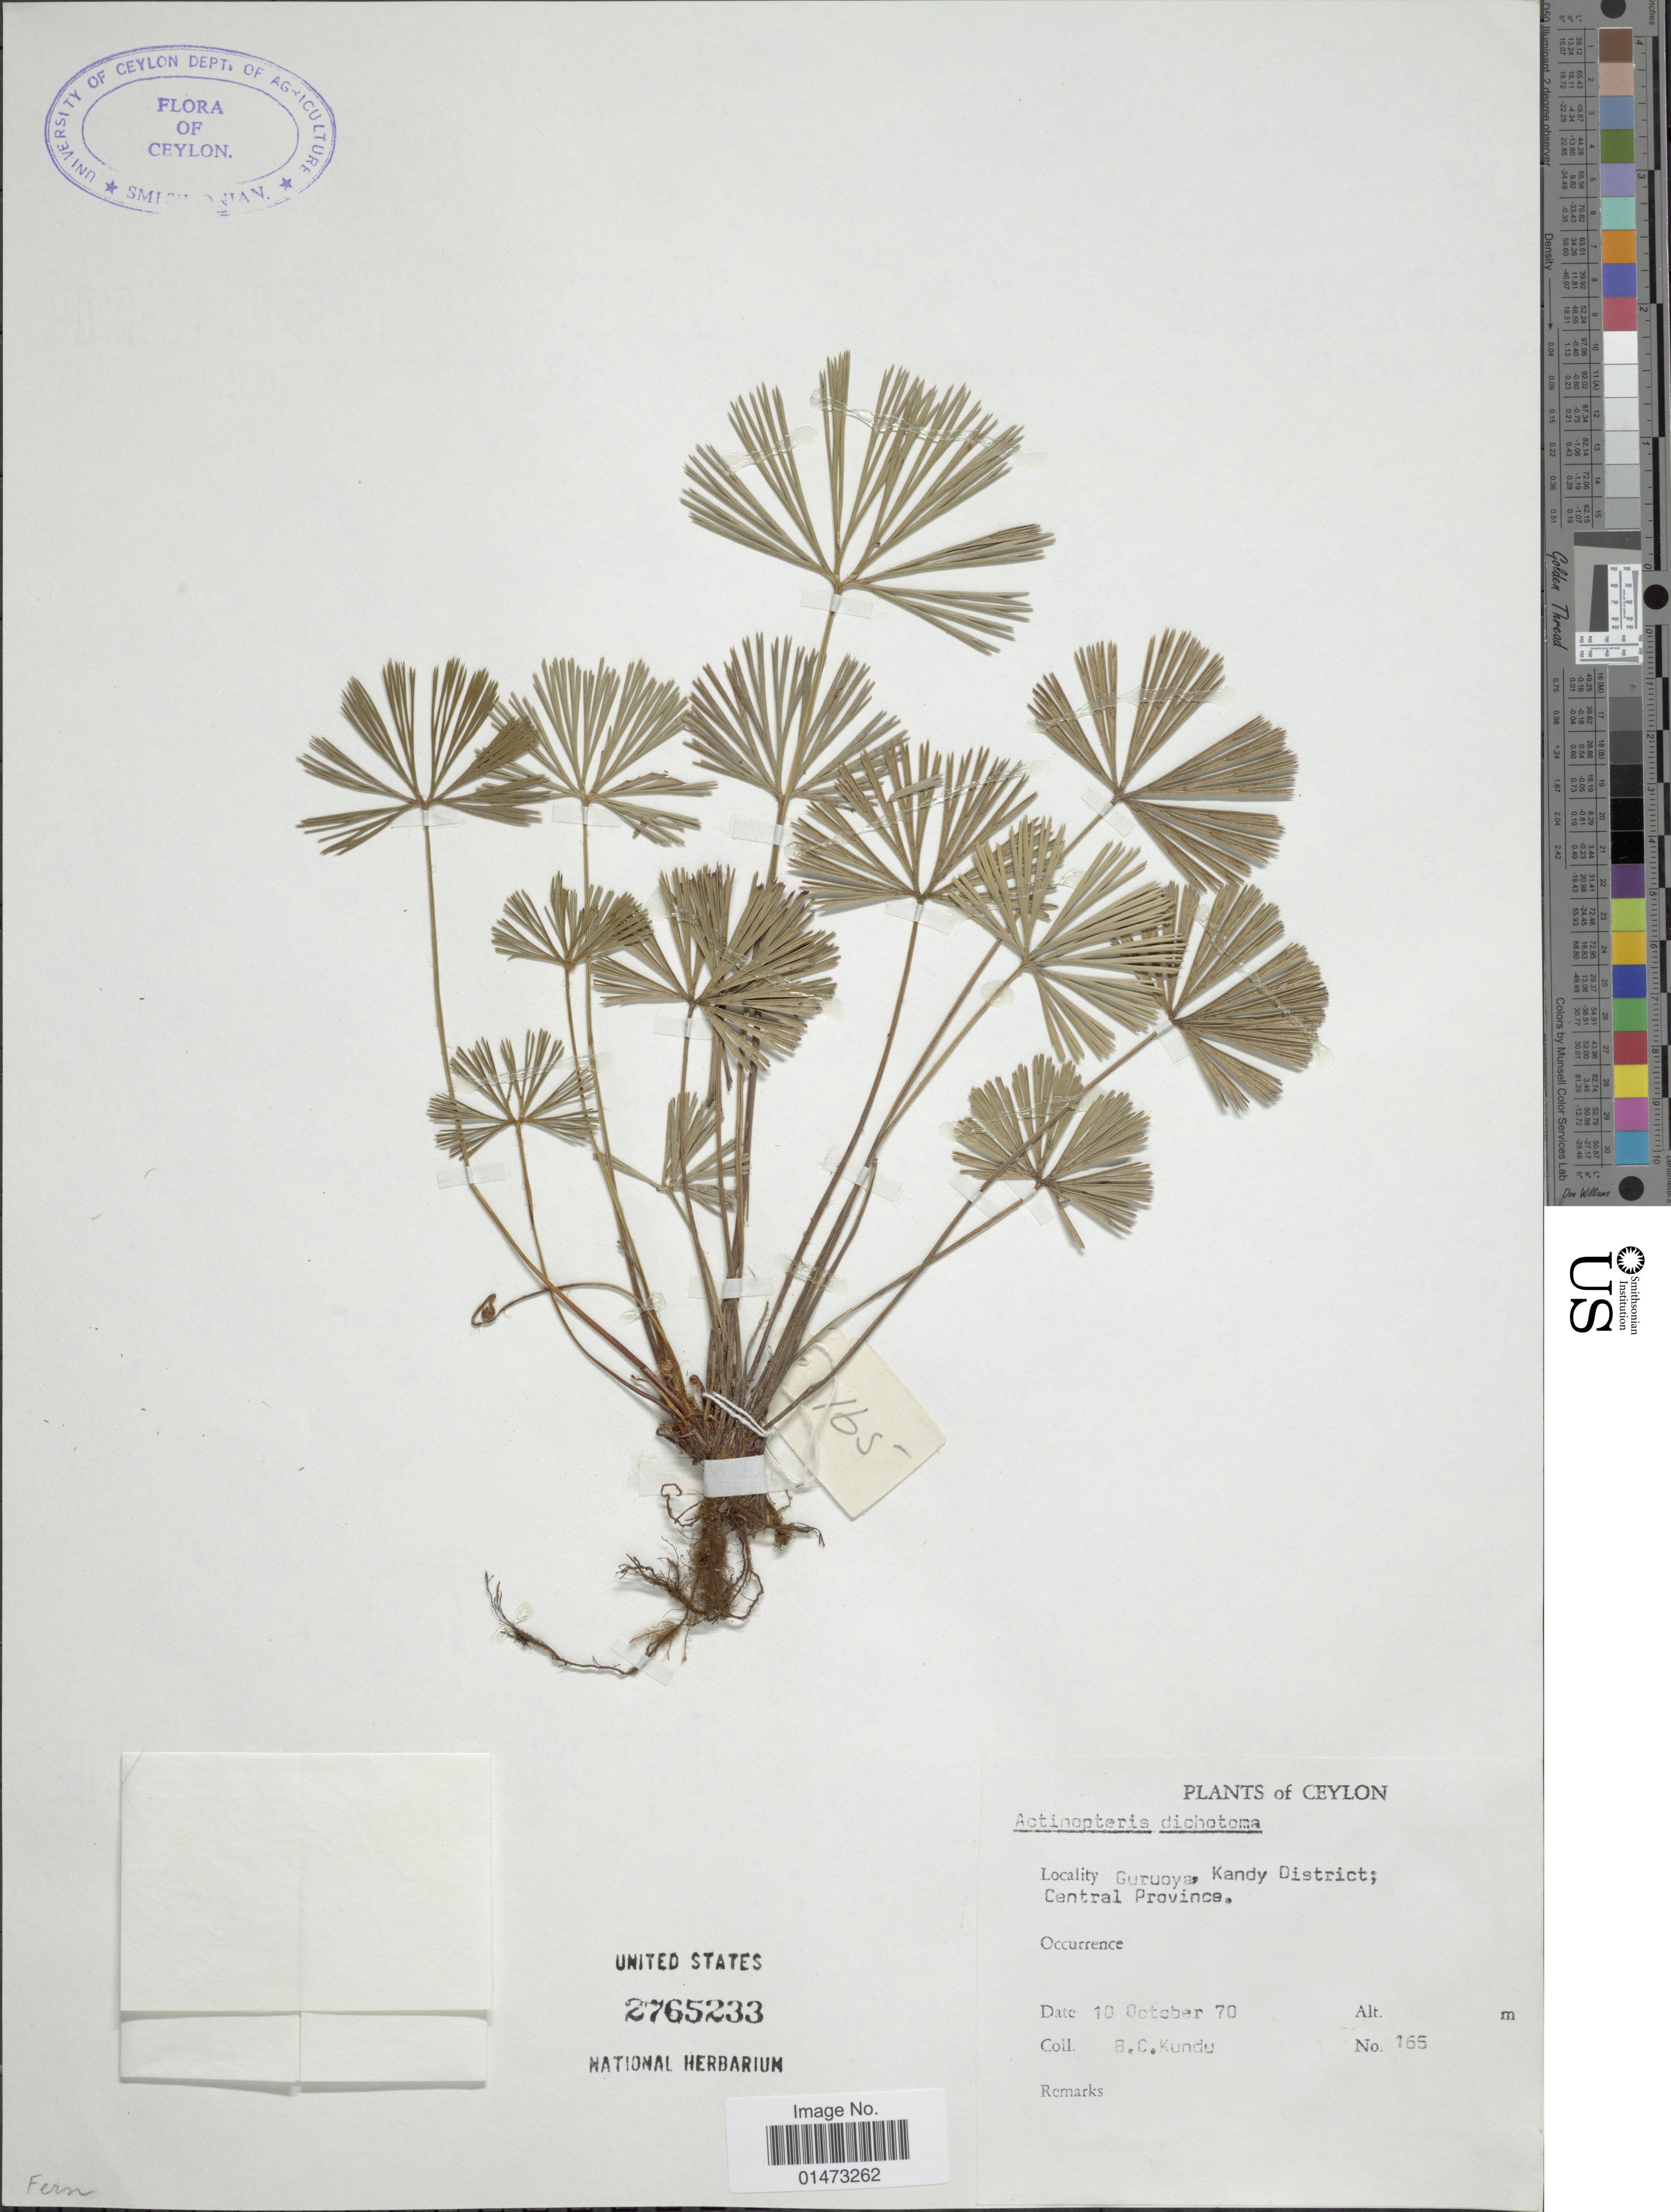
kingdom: Plantae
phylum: Tracheophyta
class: Polypodiopsida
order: Polypodiales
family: Pteridaceae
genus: Actiniopteris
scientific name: Actiniopteris radiata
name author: (Sw.) Link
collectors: B. C. Kundu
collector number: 165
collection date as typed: Transcribed d/m/y: 10/10/70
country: Sri Lanka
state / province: Central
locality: Ceylon, Guruoya, Kandy District; Central Province.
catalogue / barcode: US 2765233